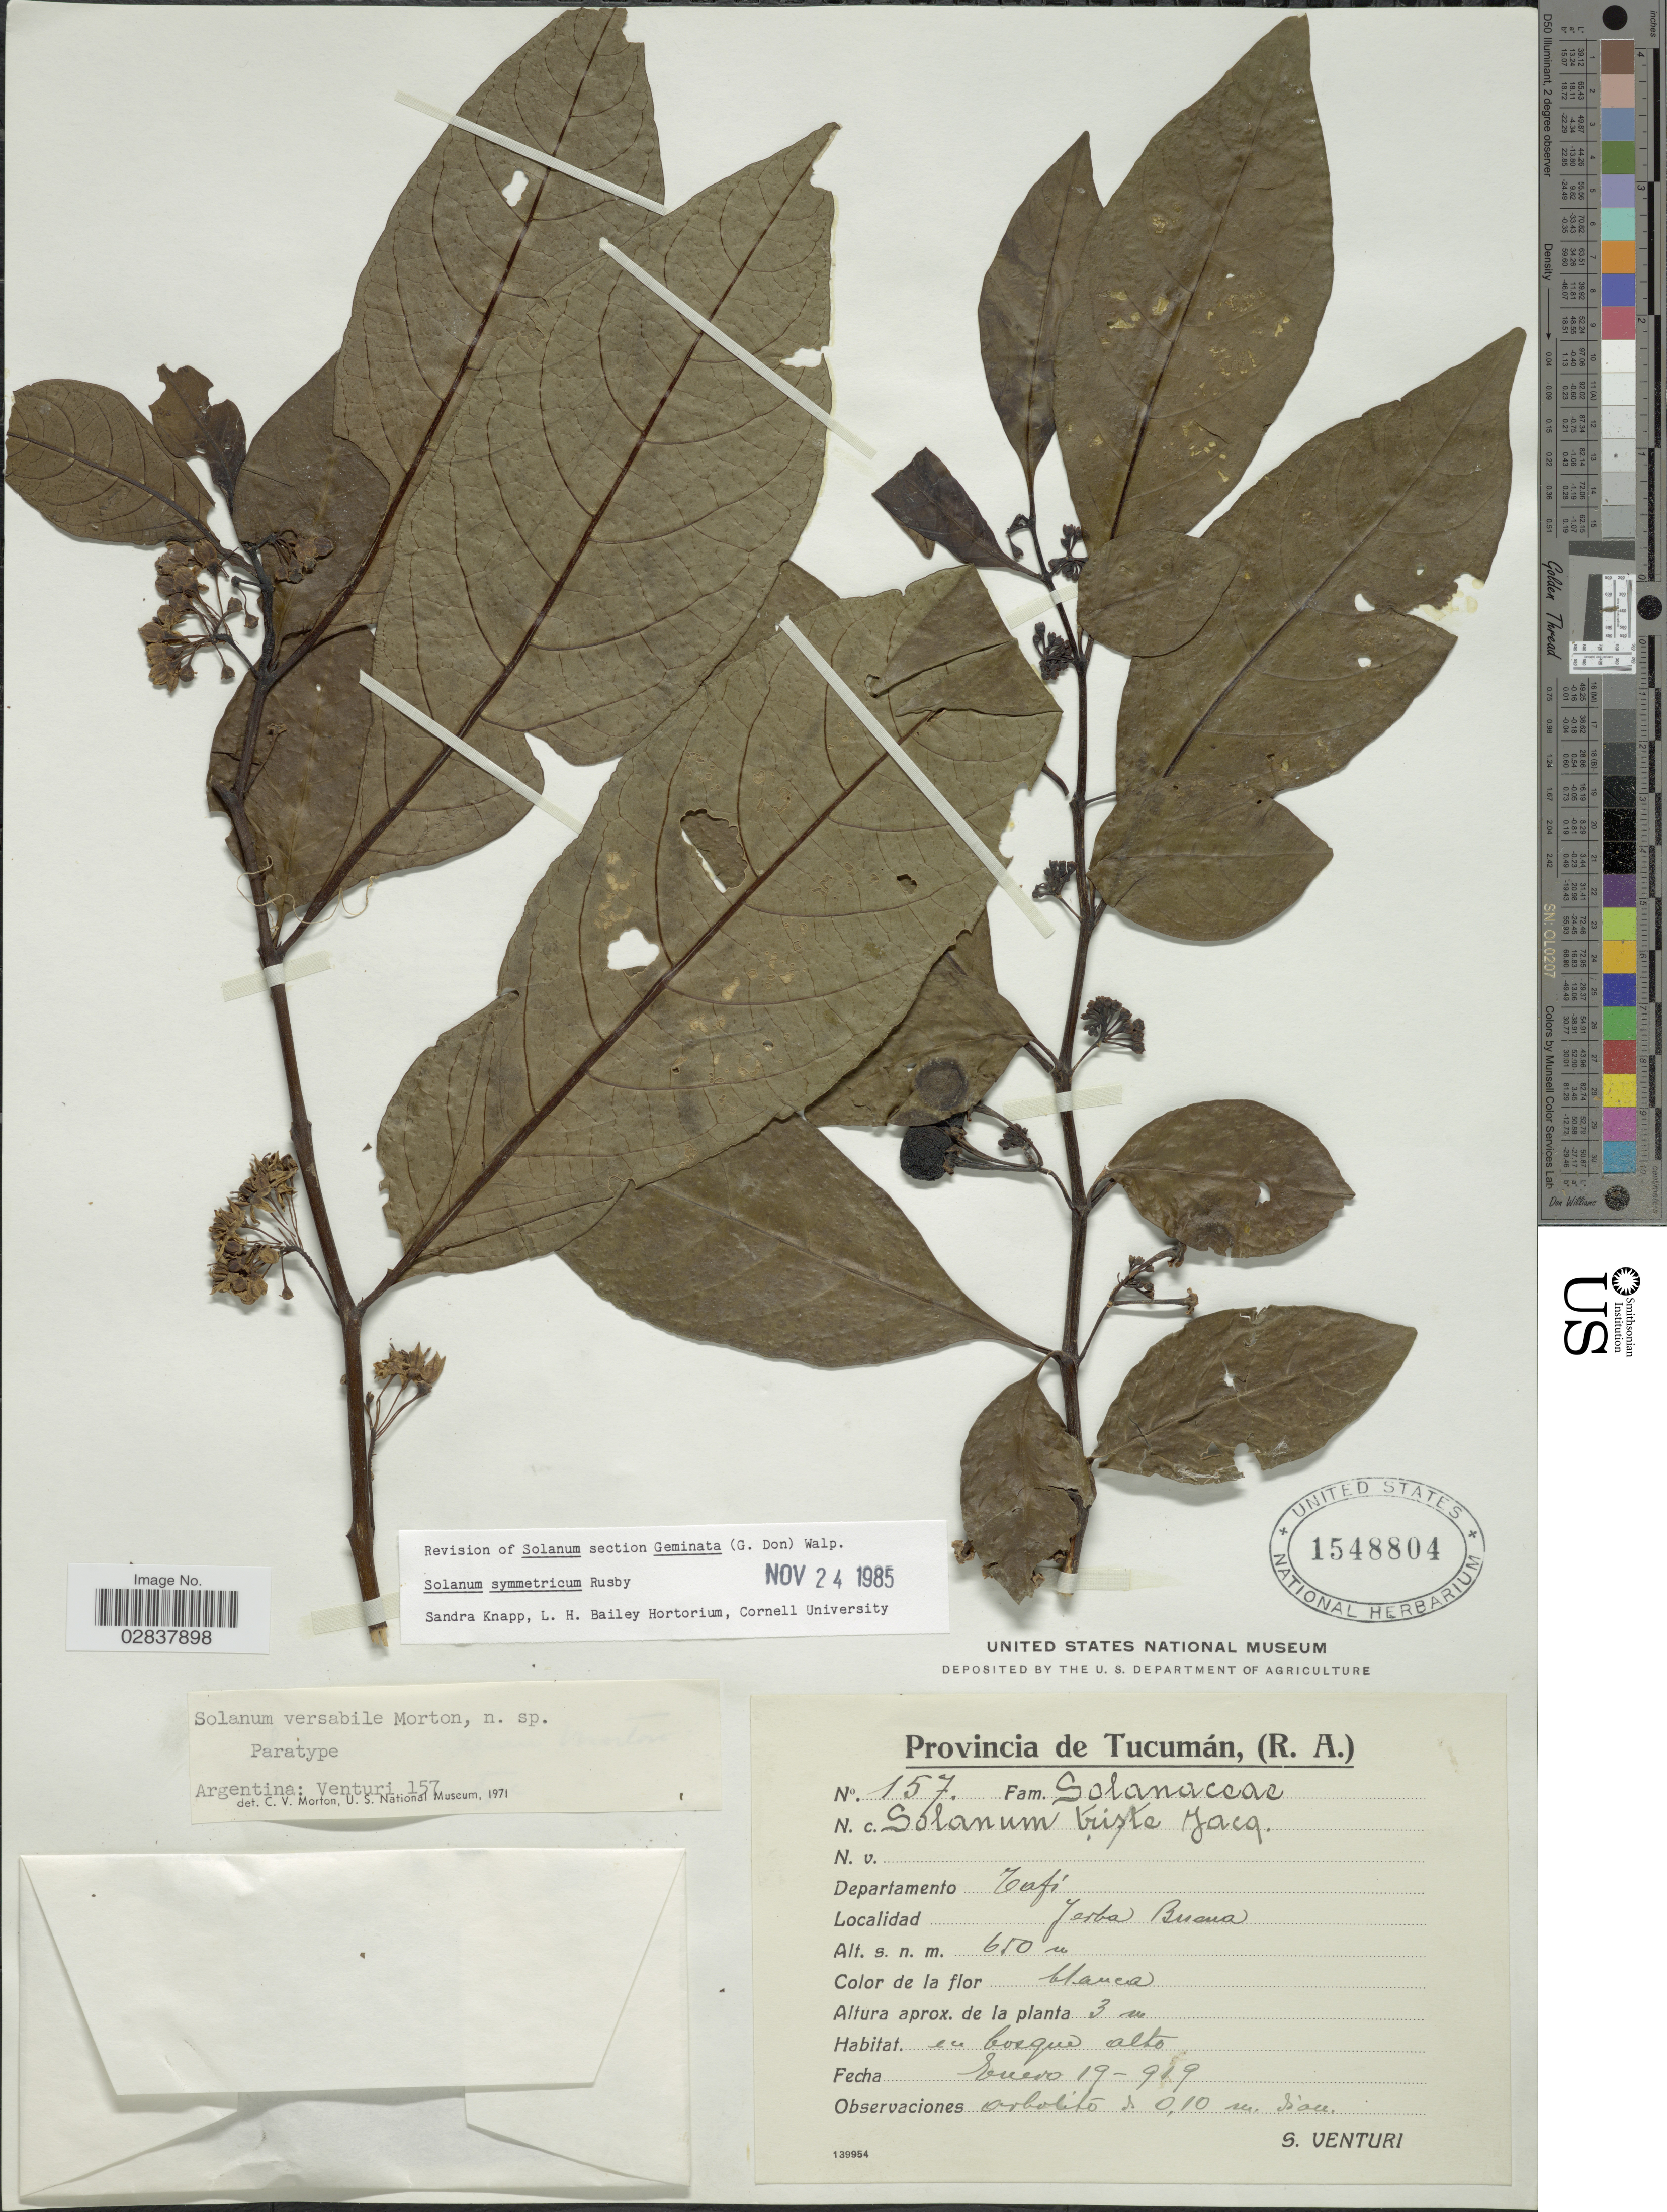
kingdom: Plantae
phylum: Tracheophyta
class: Magnoliopsida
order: Solanales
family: Solanaceae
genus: Solanum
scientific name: Solanum symmetricum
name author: Rusby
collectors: S. Venturi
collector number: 157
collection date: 1919-01-19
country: Argentina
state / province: Tucuman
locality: (R.A.) Departamento Tafi, Jerba Buena.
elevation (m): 650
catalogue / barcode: US 1548804